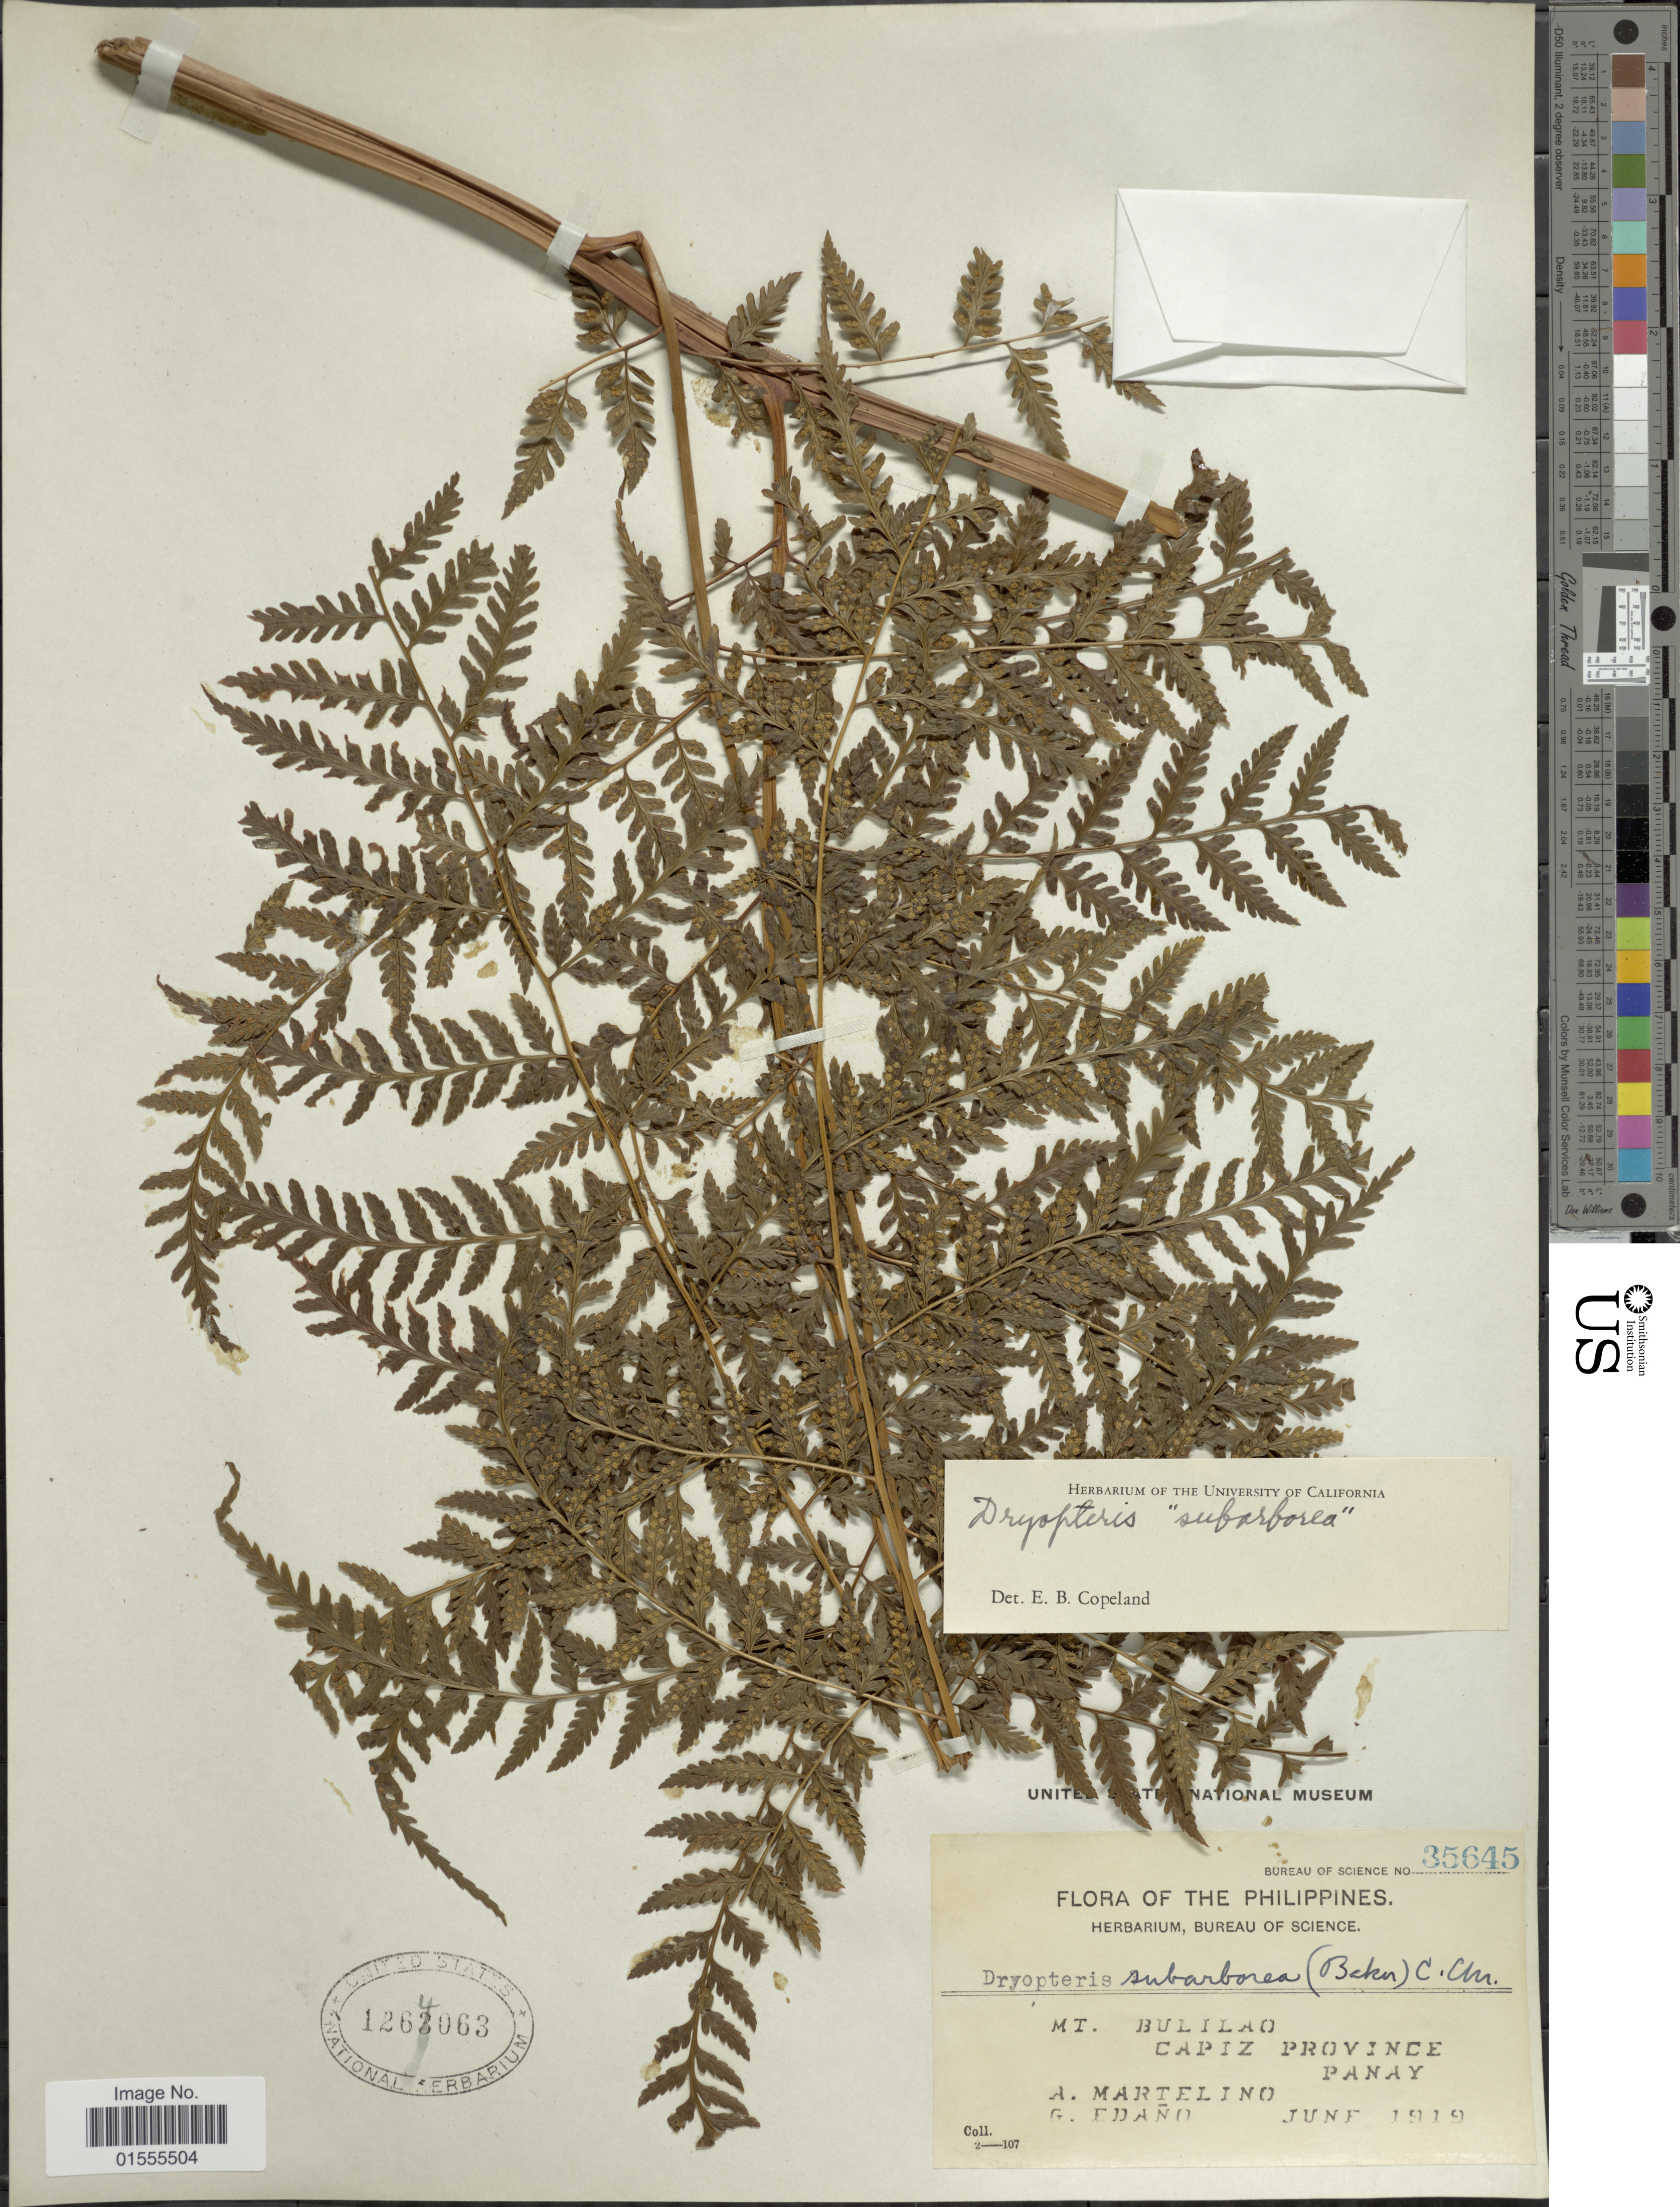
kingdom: Plantae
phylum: Tracheophyta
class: Polypodiopsida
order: Polypodiales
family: Dryopteridaceae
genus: Dryopteris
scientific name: Dryopteris subarborea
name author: (Baker) C. Chr.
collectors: A. Martelino & G. Edaño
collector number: Bureau of Science 35645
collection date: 1919-06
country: Philippines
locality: Mt Bulilao, Capiz Province, Panay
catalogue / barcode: US 1264063